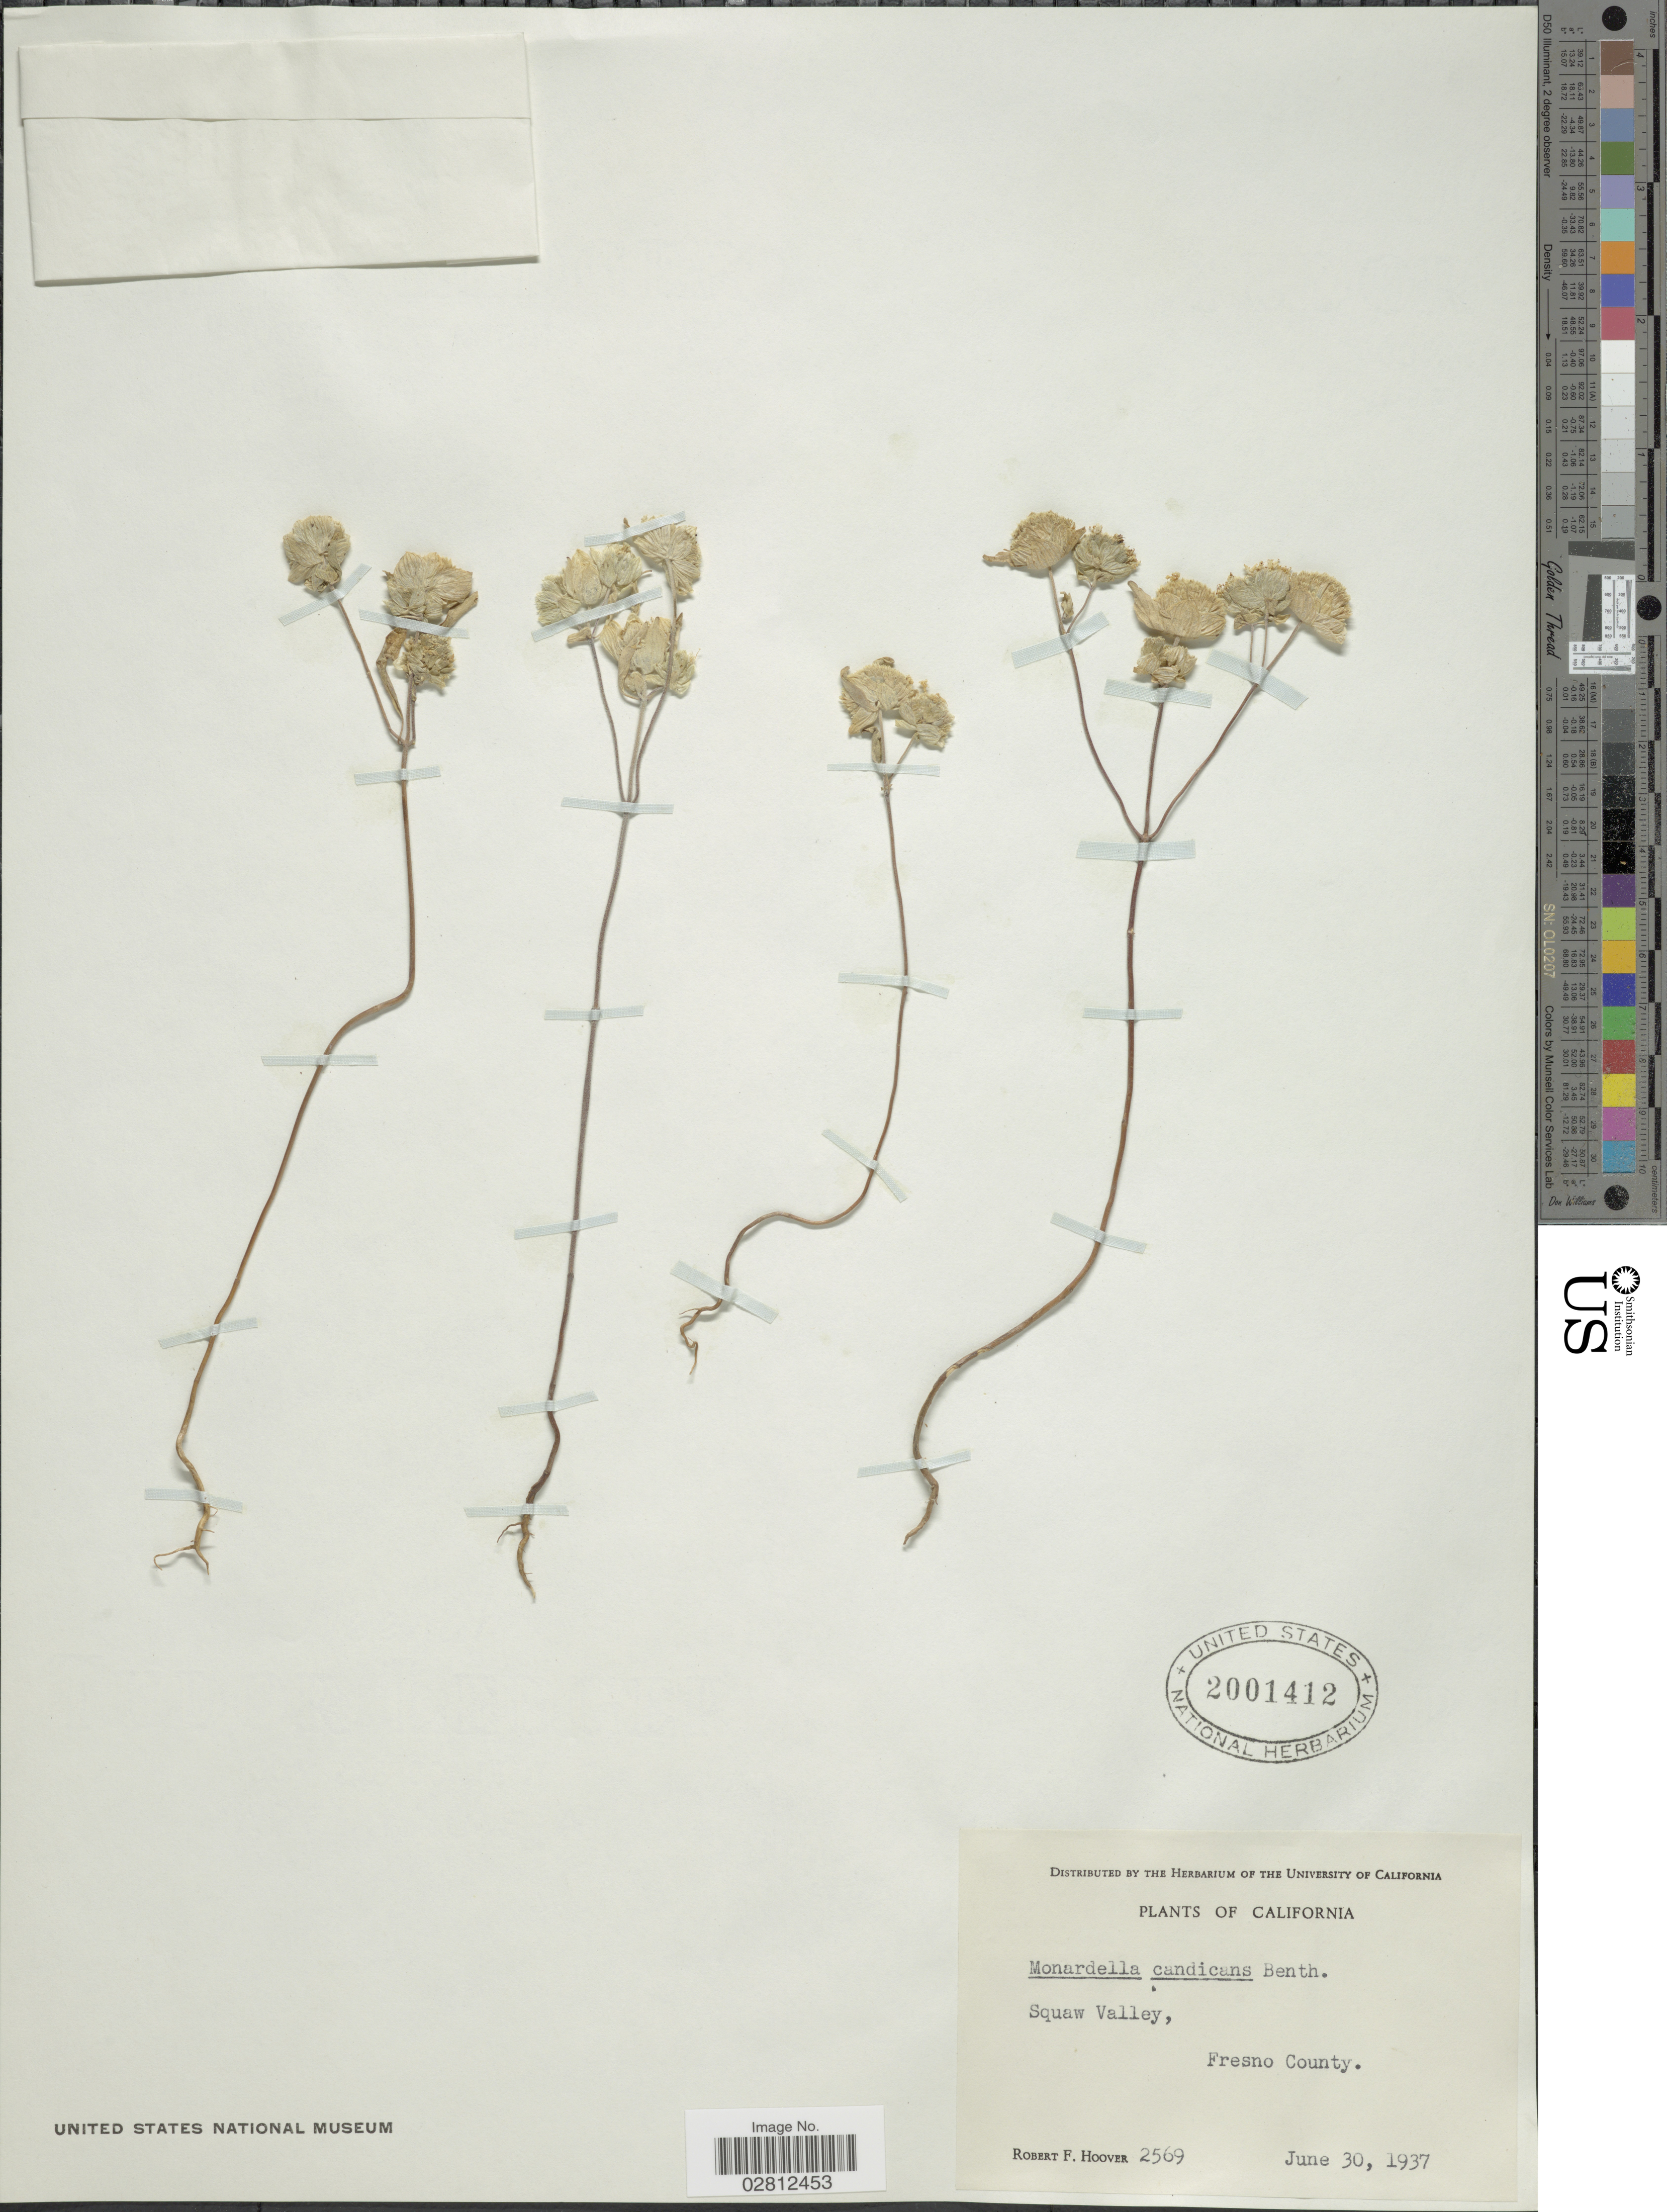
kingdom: Plantae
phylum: Tracheophyta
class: Magnoliopsida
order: Lamiales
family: Lamiaceae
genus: Monardella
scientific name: Monardella candicans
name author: Benth.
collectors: R. F. Hoover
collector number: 2569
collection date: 1937-06-30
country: United States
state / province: California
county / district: Fresno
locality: Squaw Valley, Fresno County.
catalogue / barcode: US 2001412